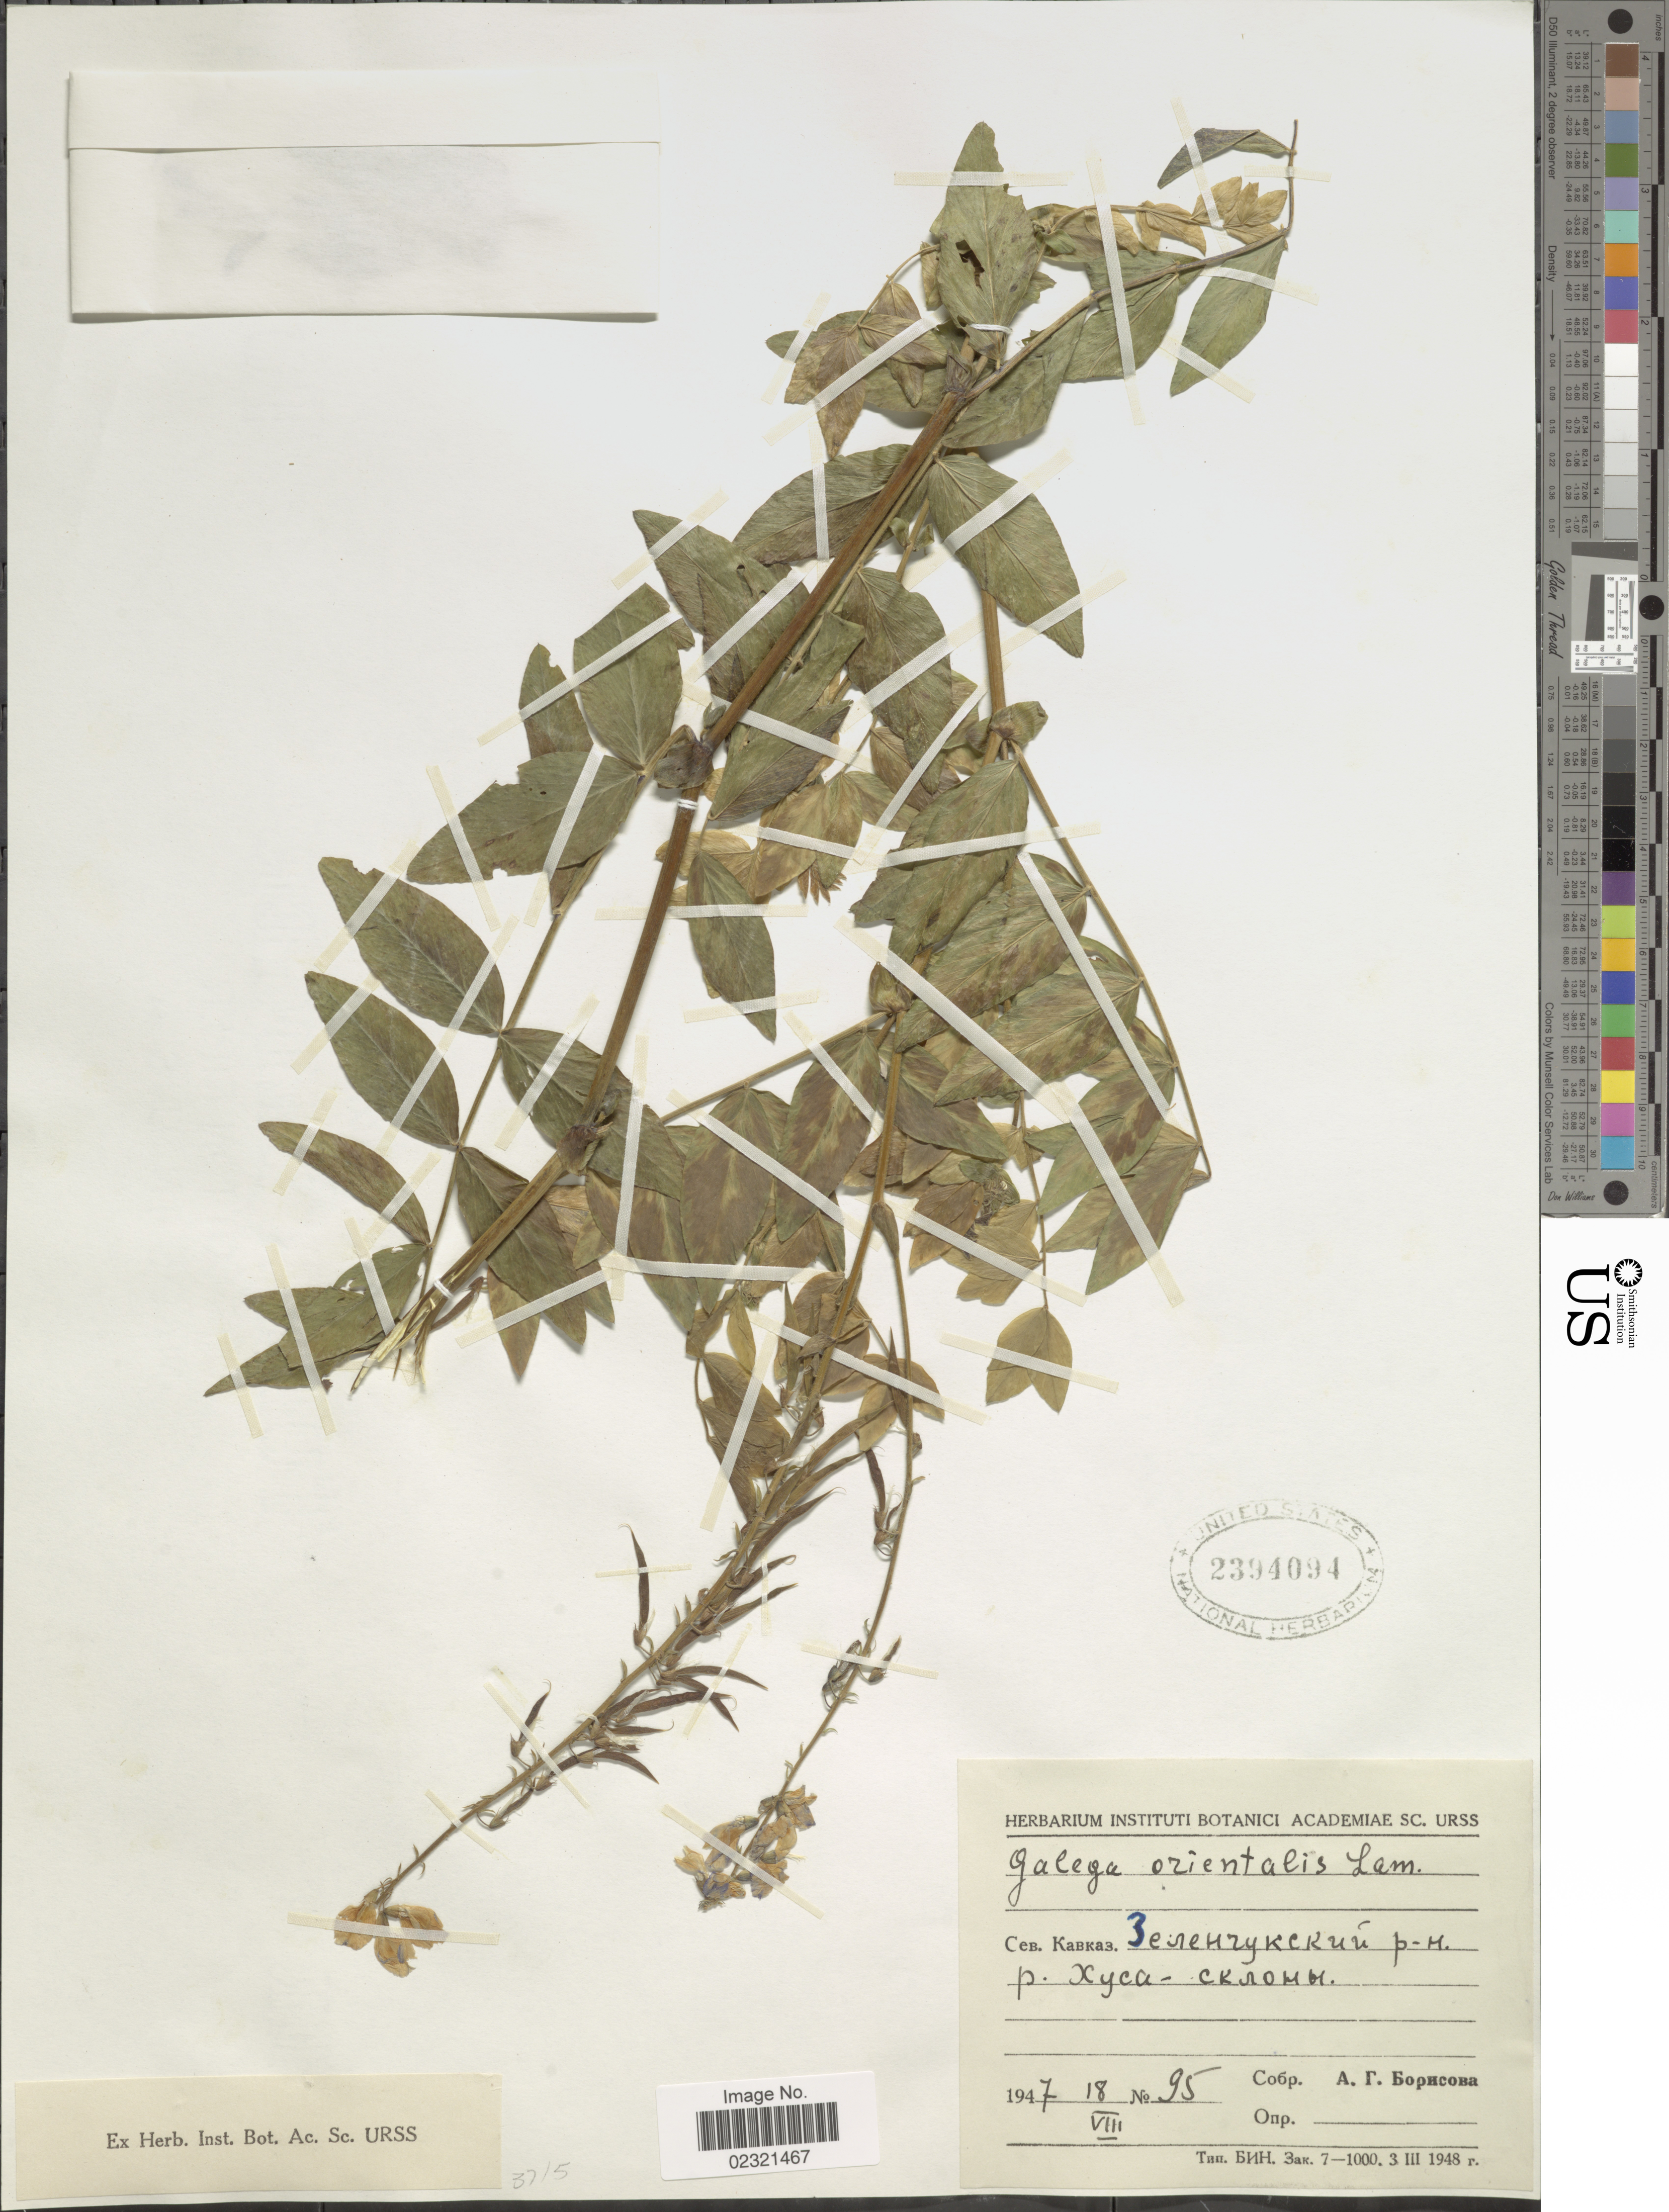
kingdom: Plantae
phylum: Tracheophyta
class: Magnoliopsida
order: Fabales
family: Fabaceae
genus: Galega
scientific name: Galega orientalis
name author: Lam.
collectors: A. Borisova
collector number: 95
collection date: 1947-08-18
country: Russian Federation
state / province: Karachay-Cherkess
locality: Zelenchuksky District, Khusa River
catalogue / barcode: US 2394094